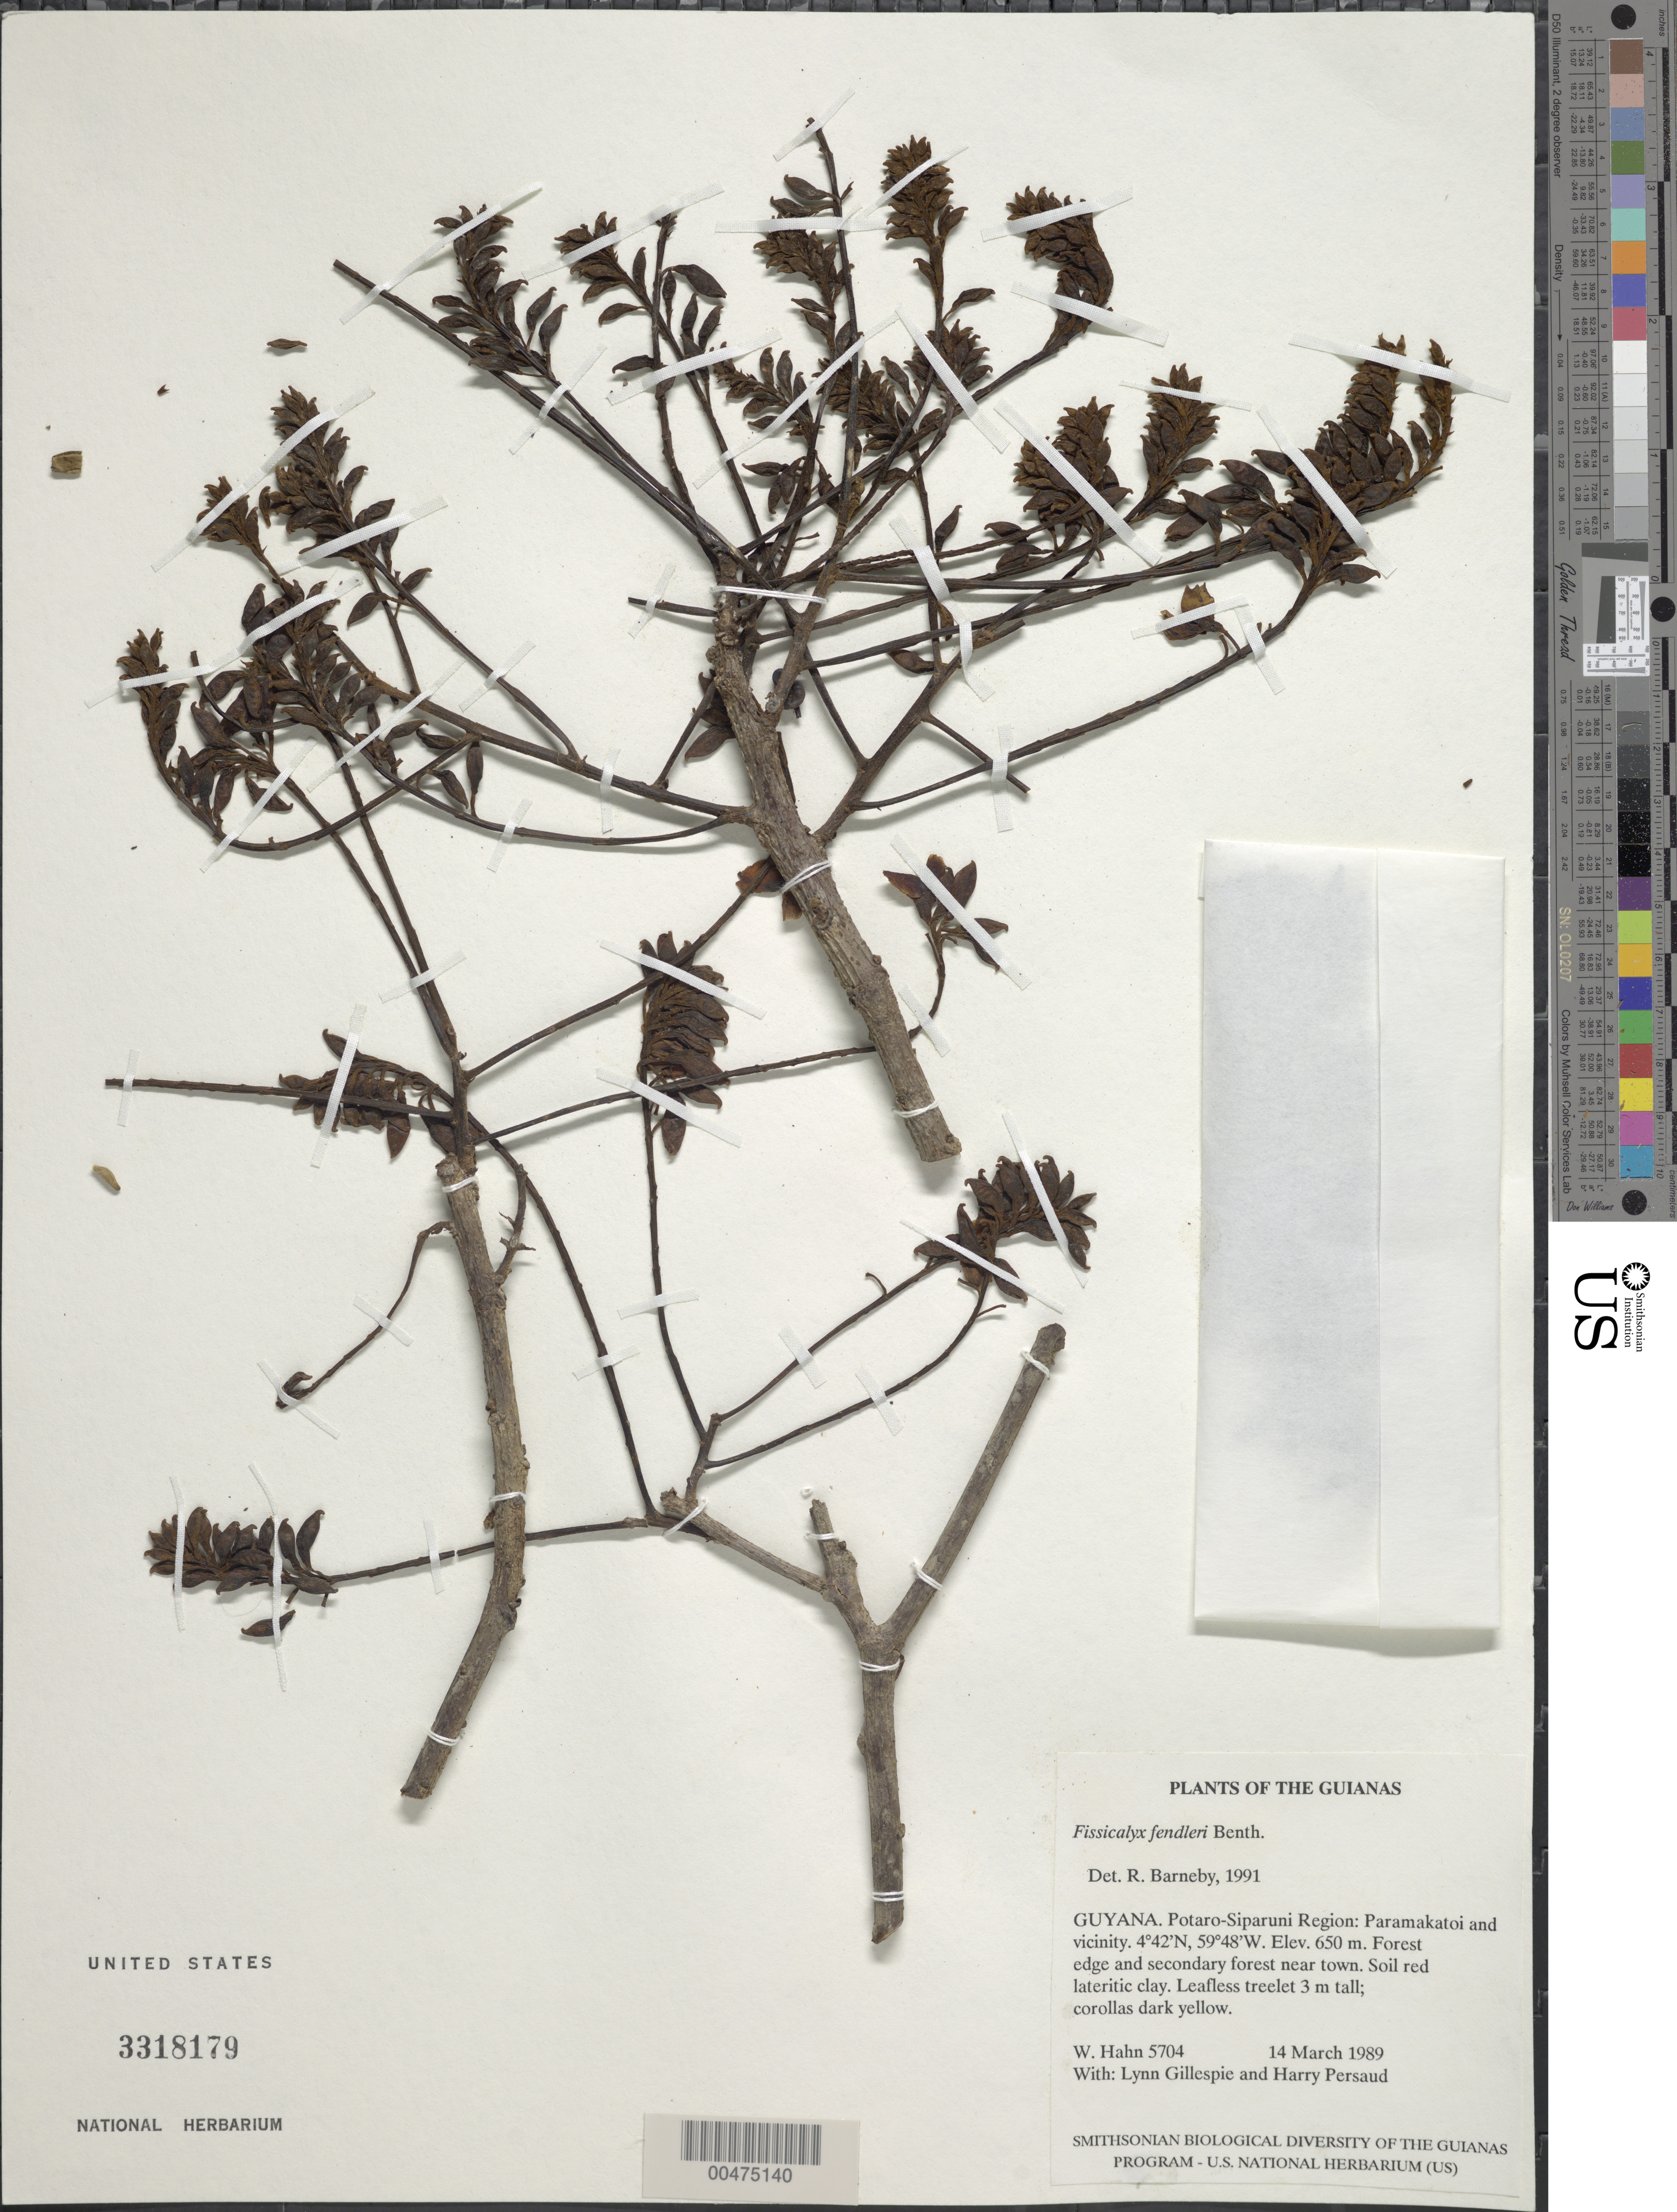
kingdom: Plantae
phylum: Tracheophyta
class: Magnoliopsida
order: Fabales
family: Fabaceae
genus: Fissicalyx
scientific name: Fissicalyx fendleri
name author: Benth.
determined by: Barneby, Rupert C., (NY)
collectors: W. Hahn, L. J. Gillespie & H. Persaud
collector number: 5704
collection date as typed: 14 March 1989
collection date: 1989-03-14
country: Guyana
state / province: Potaro-Siparuni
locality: Paramakatoi and vicinity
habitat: Forest edge and secondary forest near town. Soil red lateritic clay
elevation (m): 650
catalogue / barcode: US 3318179